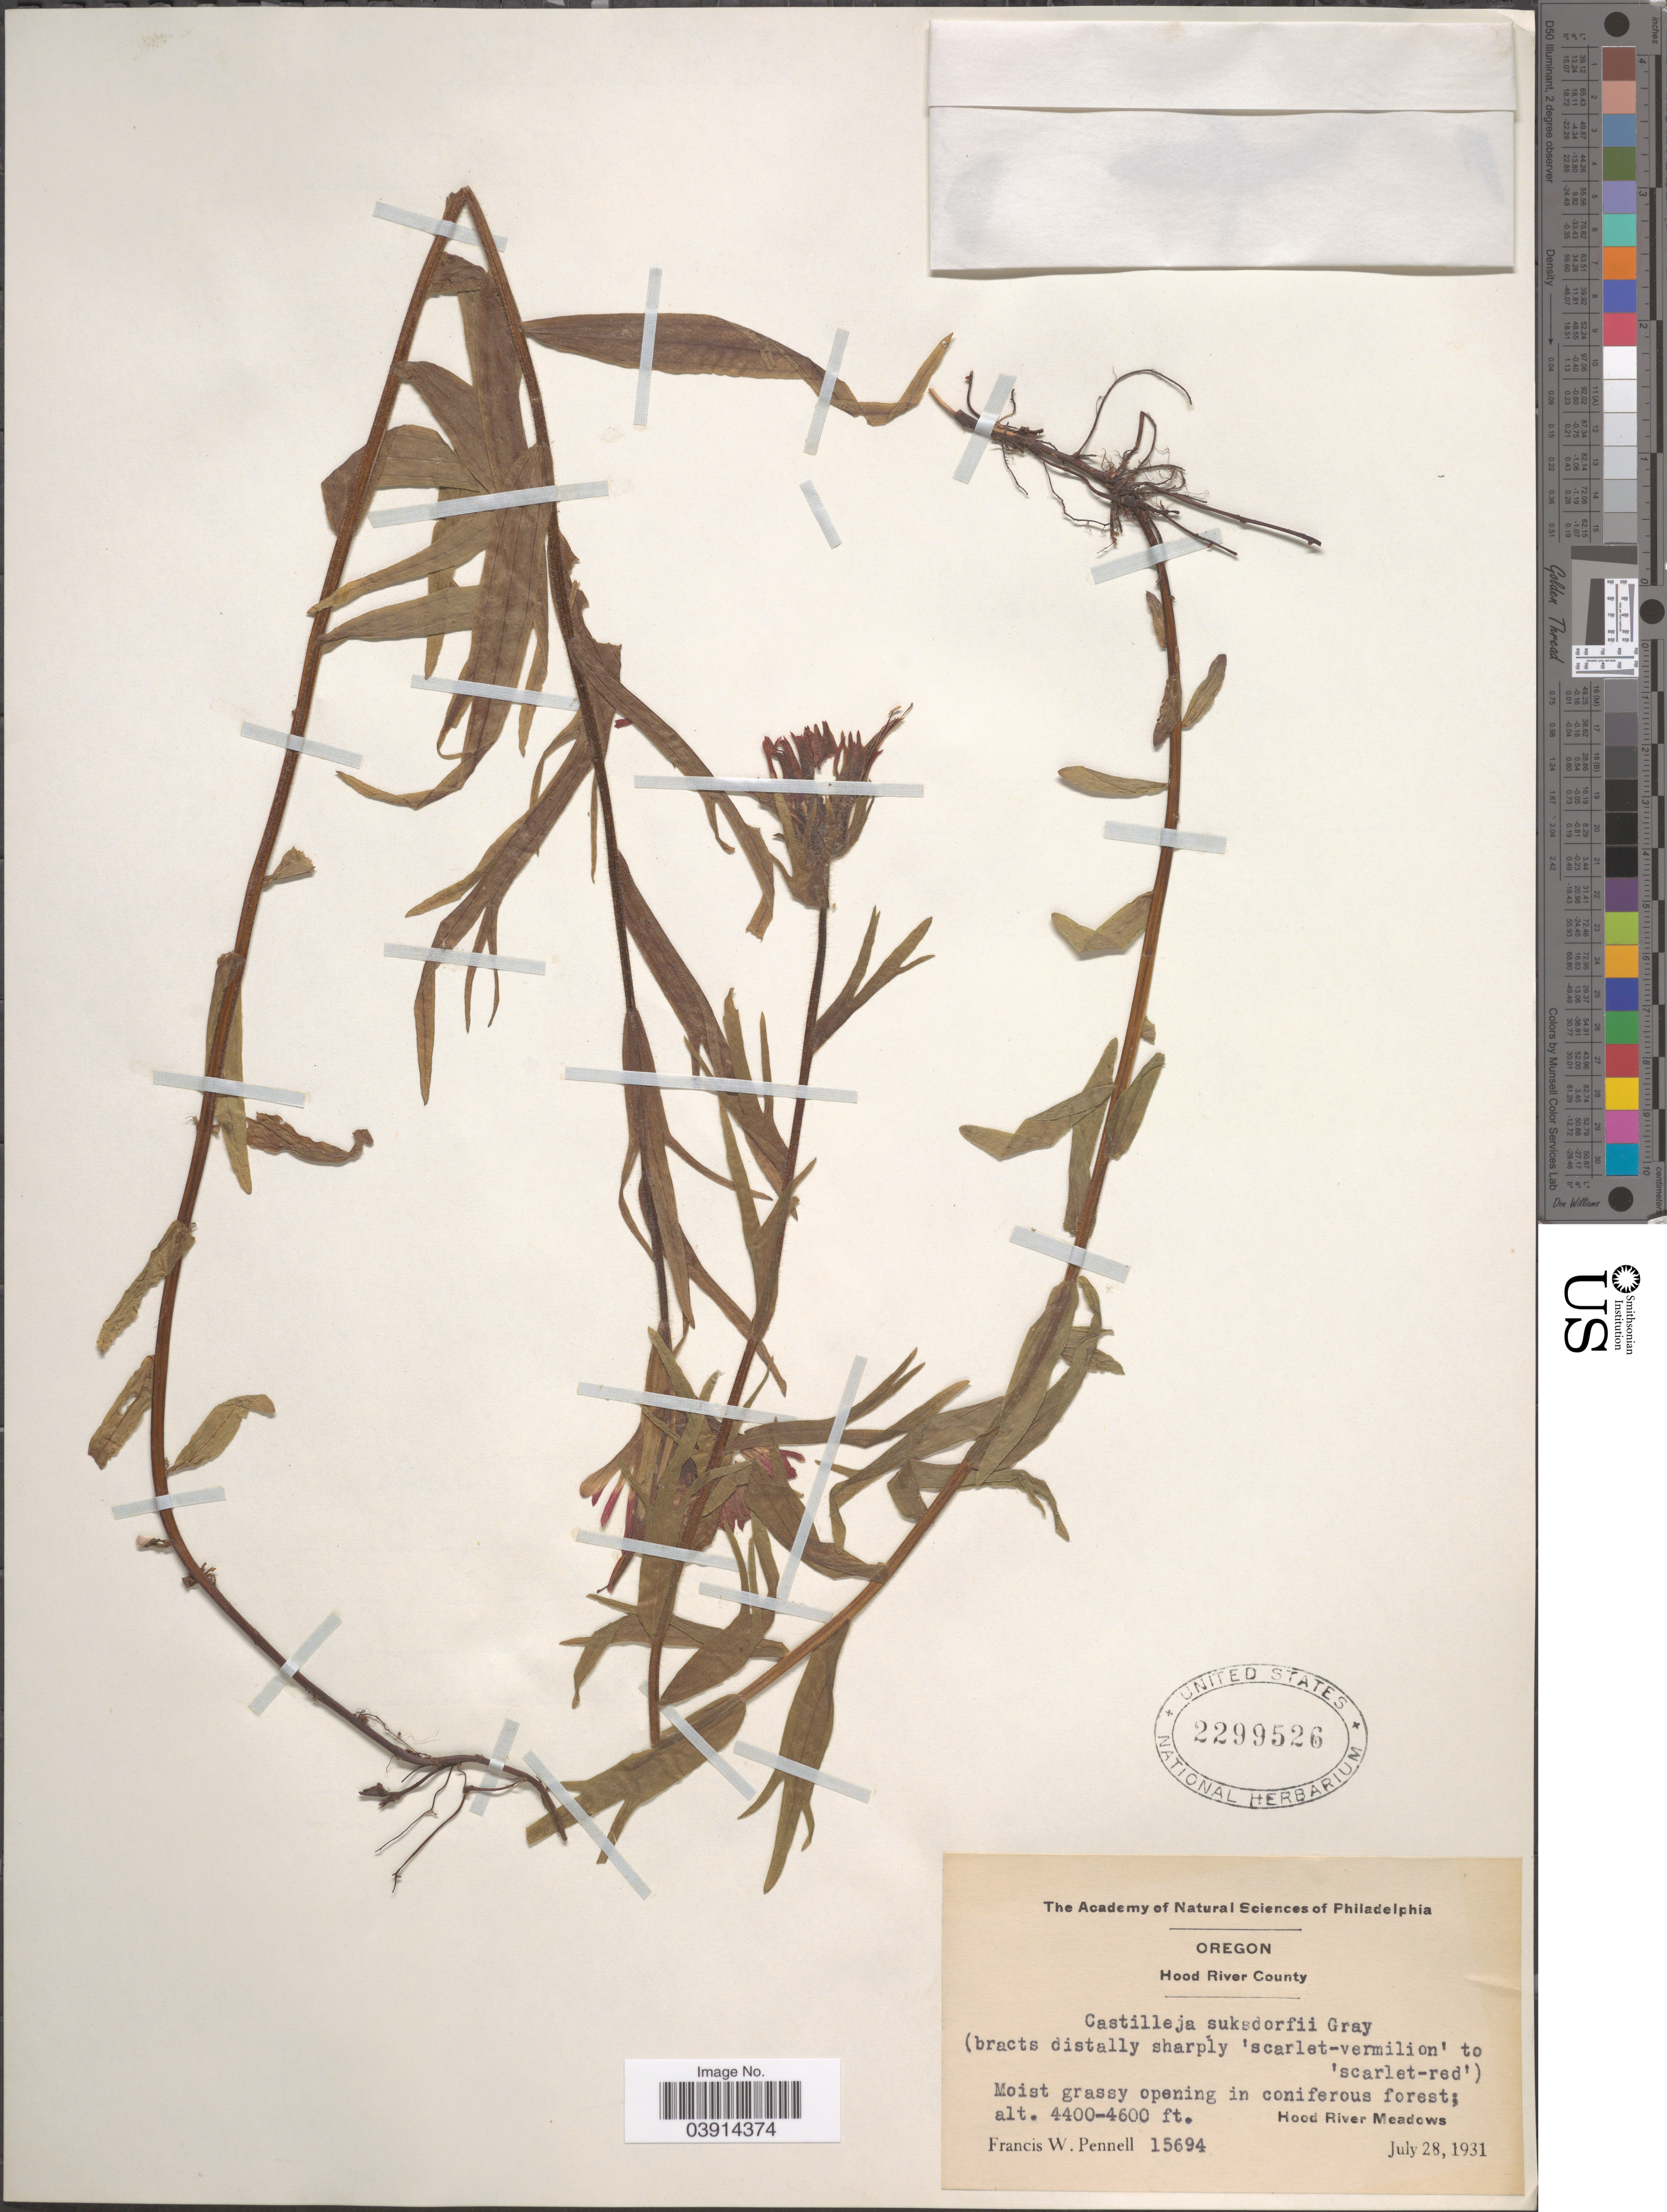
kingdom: Plantae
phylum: Tracheophyta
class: Magnoliopsida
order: Lamiales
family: Orobanchaceae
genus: Castilleja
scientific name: Castilleja suksdorfii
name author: A. Gray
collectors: F. W. Pennell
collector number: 15694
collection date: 1931-07-28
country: United States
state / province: Oregon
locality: Hood River County. Hood River Meadows.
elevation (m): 1341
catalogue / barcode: US 2299526